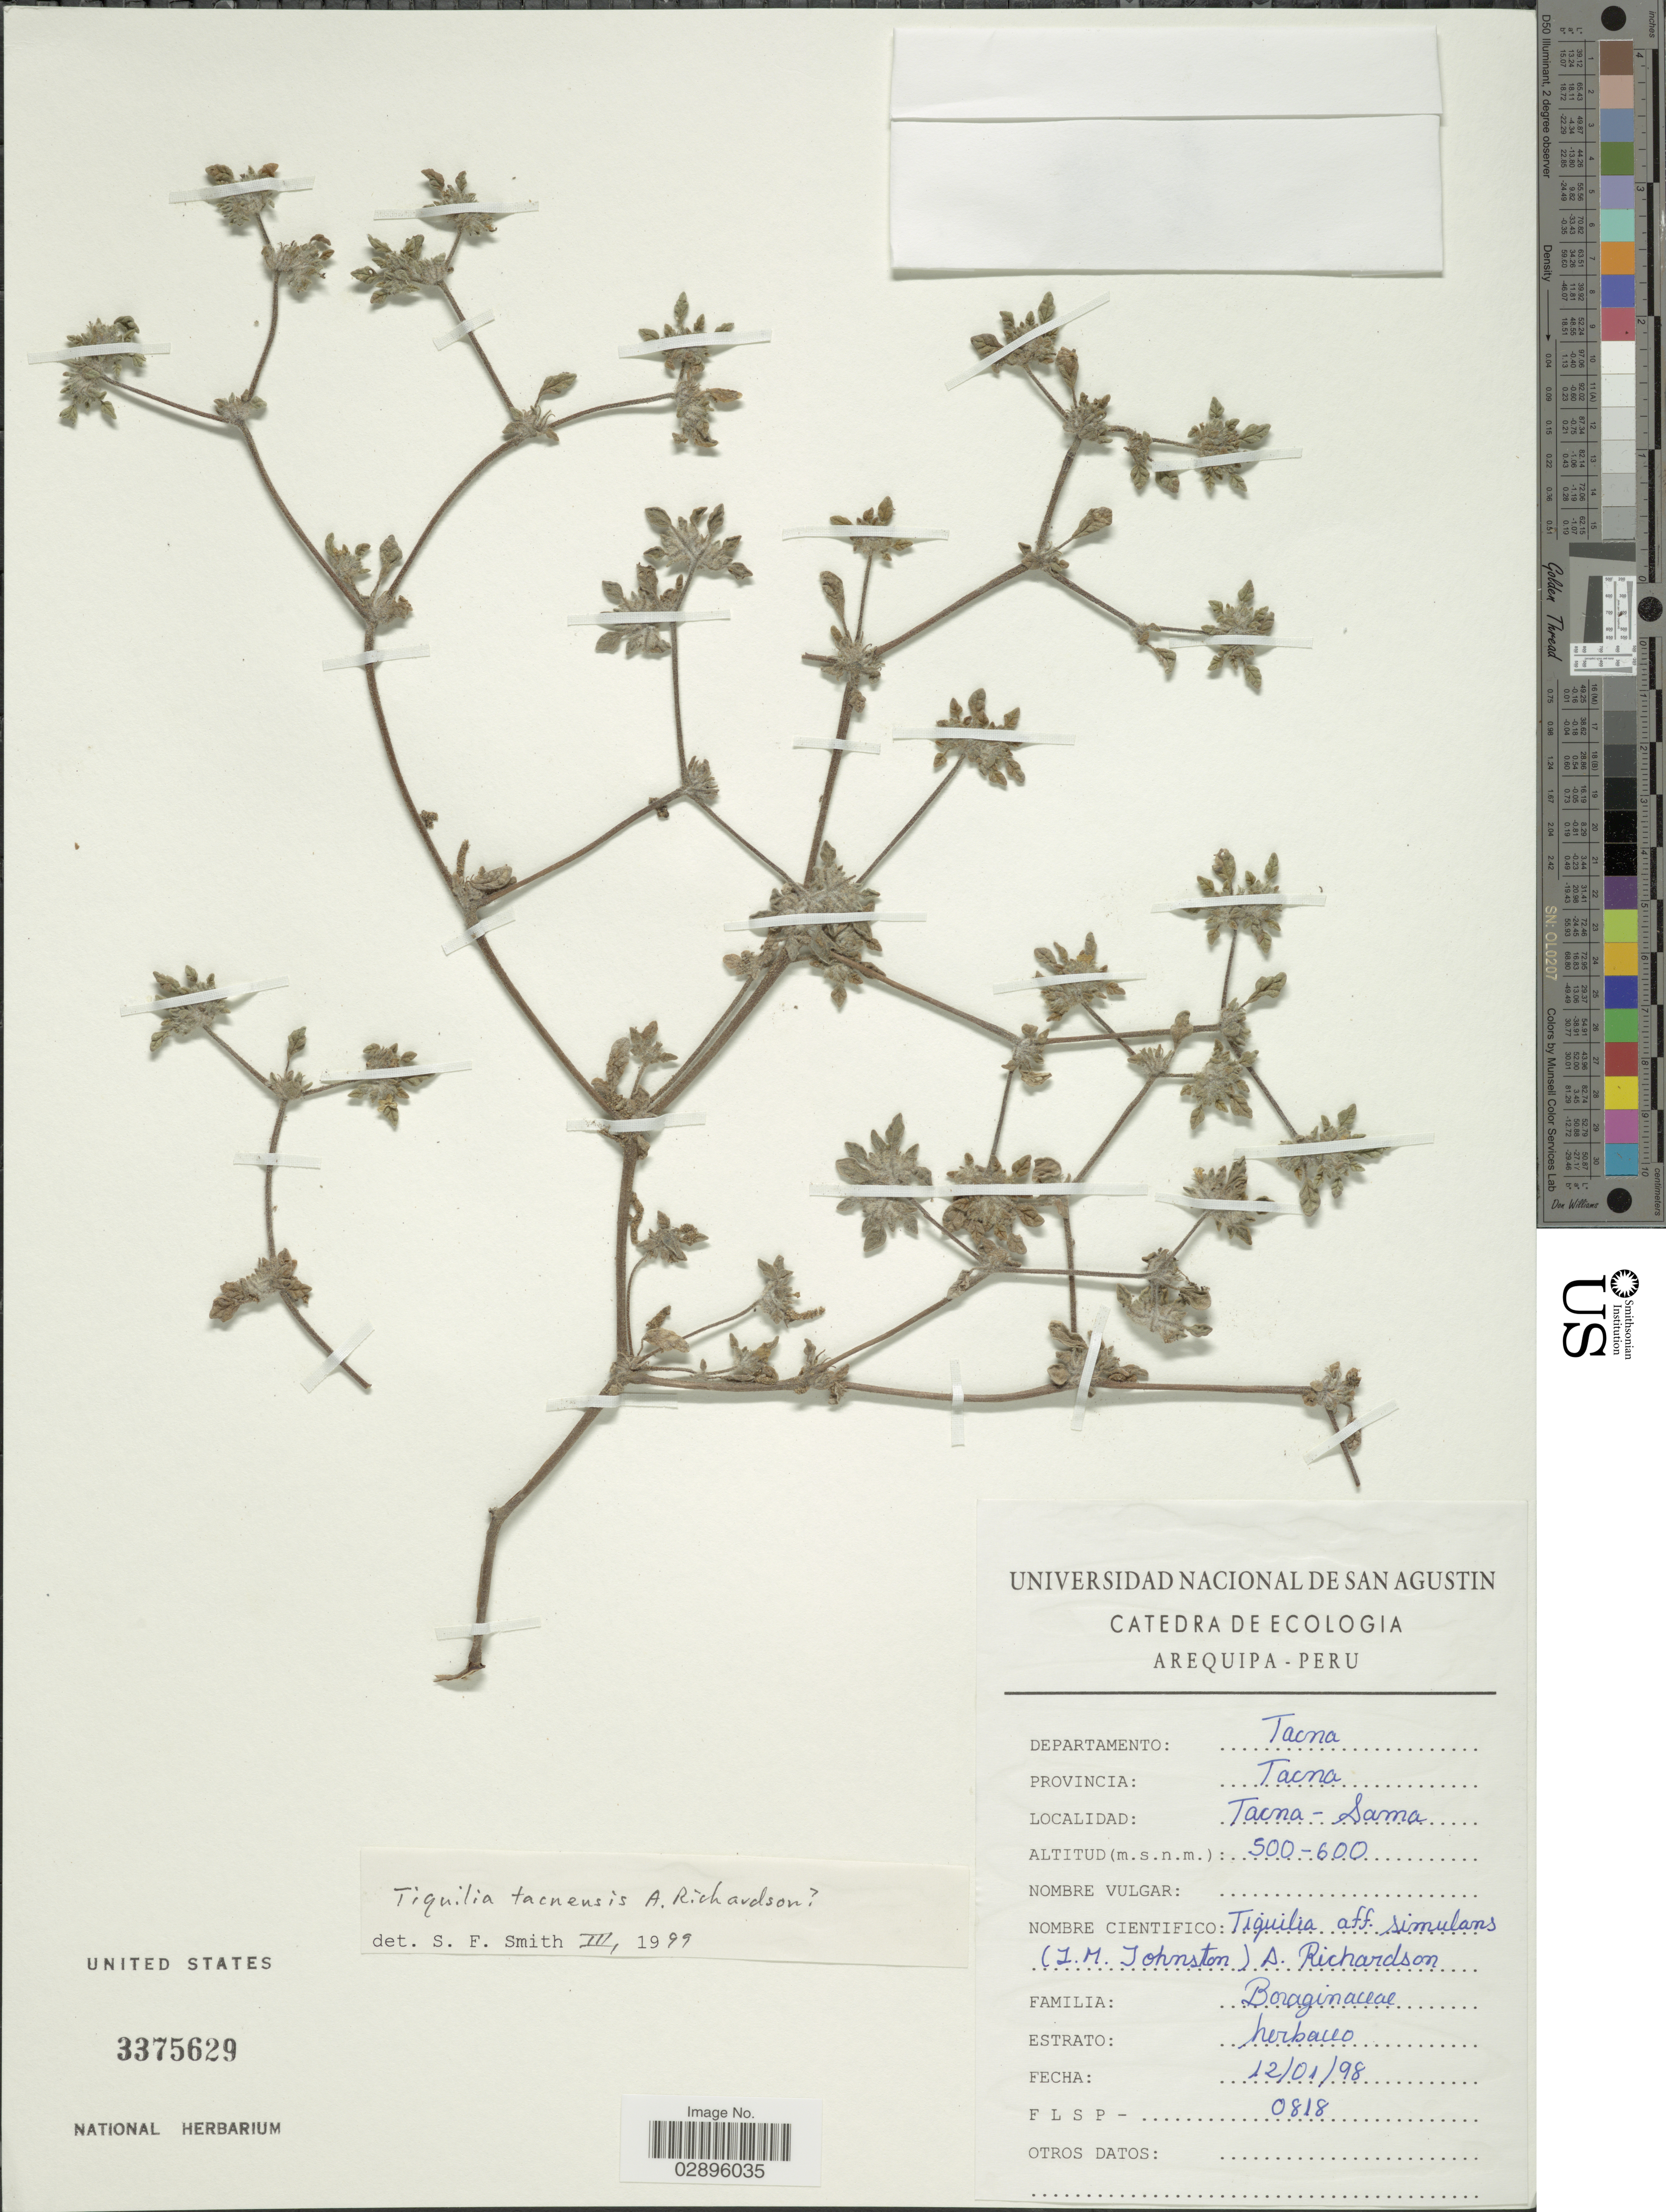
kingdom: Plantae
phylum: Tracheophyta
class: Magnoliopsida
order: Boraginales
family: Ehretiaceae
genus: Tiquilia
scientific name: Tiquilia tacnensis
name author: A.T. Richardson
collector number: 0818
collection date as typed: Transcribed d/m/y: 12/1/98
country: Peru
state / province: Tacna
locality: Departamento Tacna: Tacna - Sama.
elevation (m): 500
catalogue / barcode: US 3375629